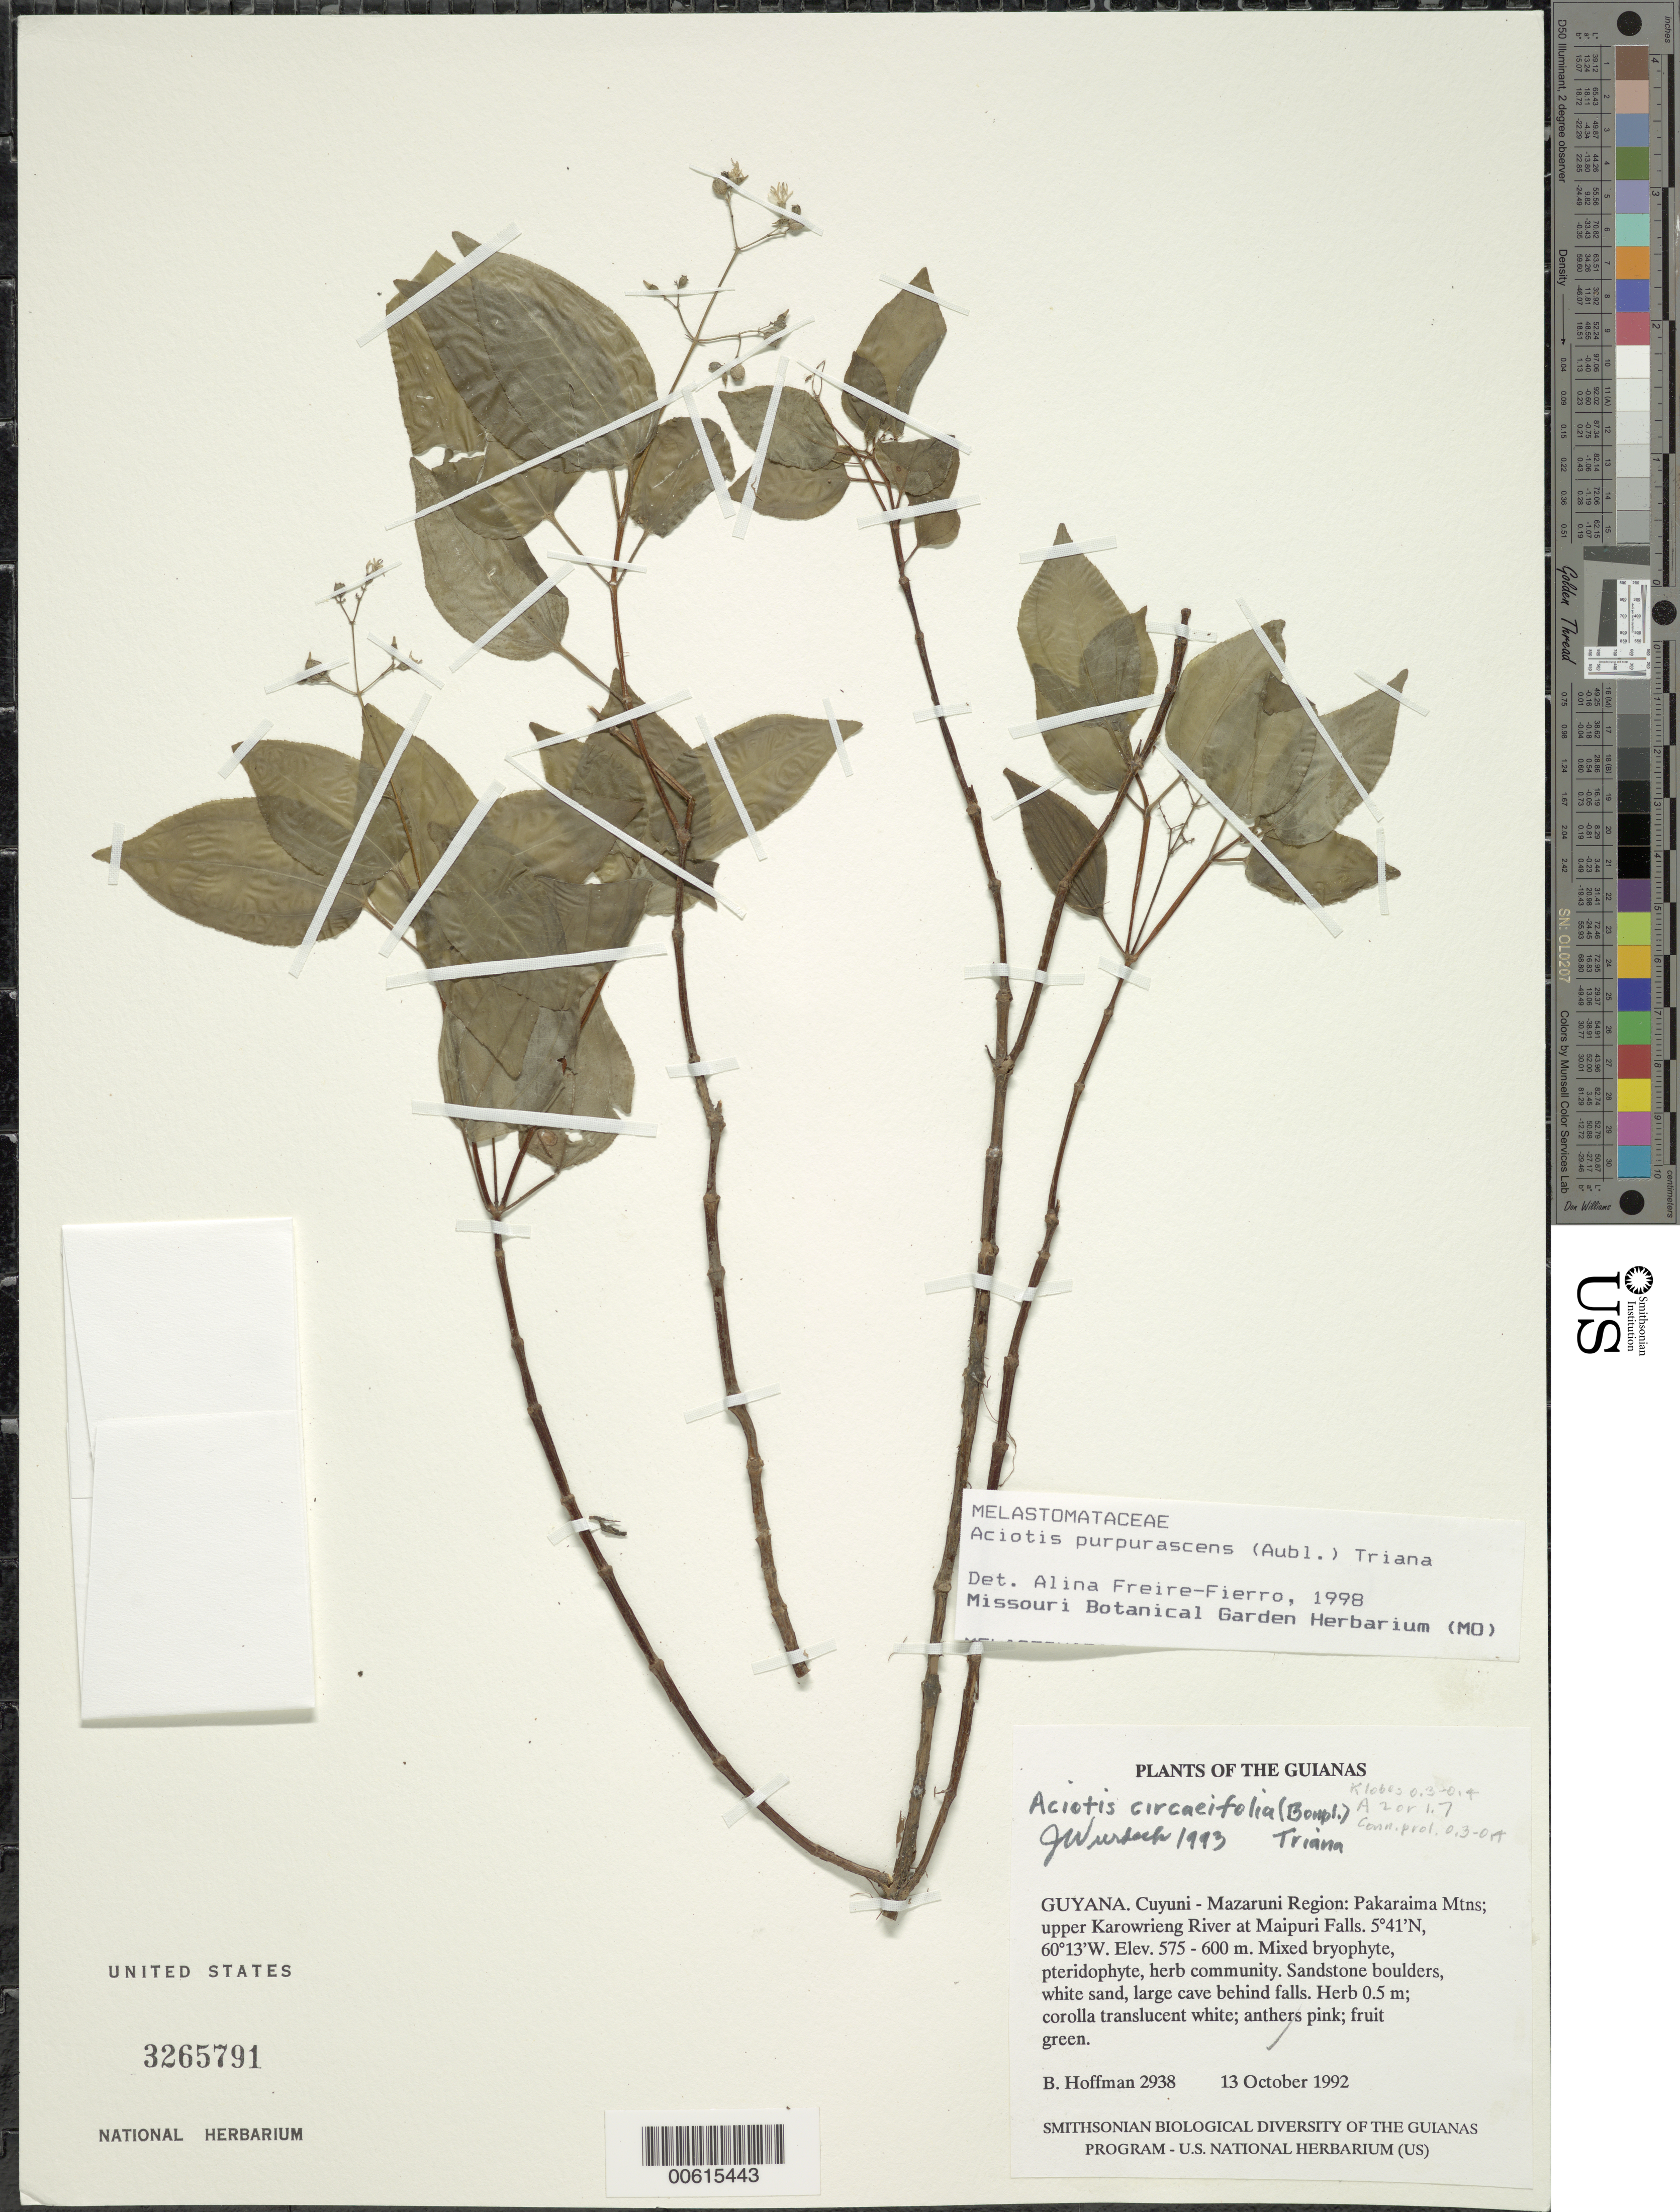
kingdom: Plantae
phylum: Tracheophyta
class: Magnoliopsida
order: Myrtales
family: Melastomataceae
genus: Aciotis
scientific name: Aciotis circaeifolia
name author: (Bonpl.) Triana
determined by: Wurdack, John J., (US), US (UNITED STATES)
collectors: B. Hoffman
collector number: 2938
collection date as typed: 13 October 1992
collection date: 1992-10-13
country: Guyana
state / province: Cuyuni-Mazaruni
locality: Pakaraima Mountains; Karowrieng River, Maipuri Falls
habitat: Mixed bryophyte, pteridophyte, herb community. Sandstone boulders, white sand, large cave behind falls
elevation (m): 575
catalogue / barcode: US 3265791